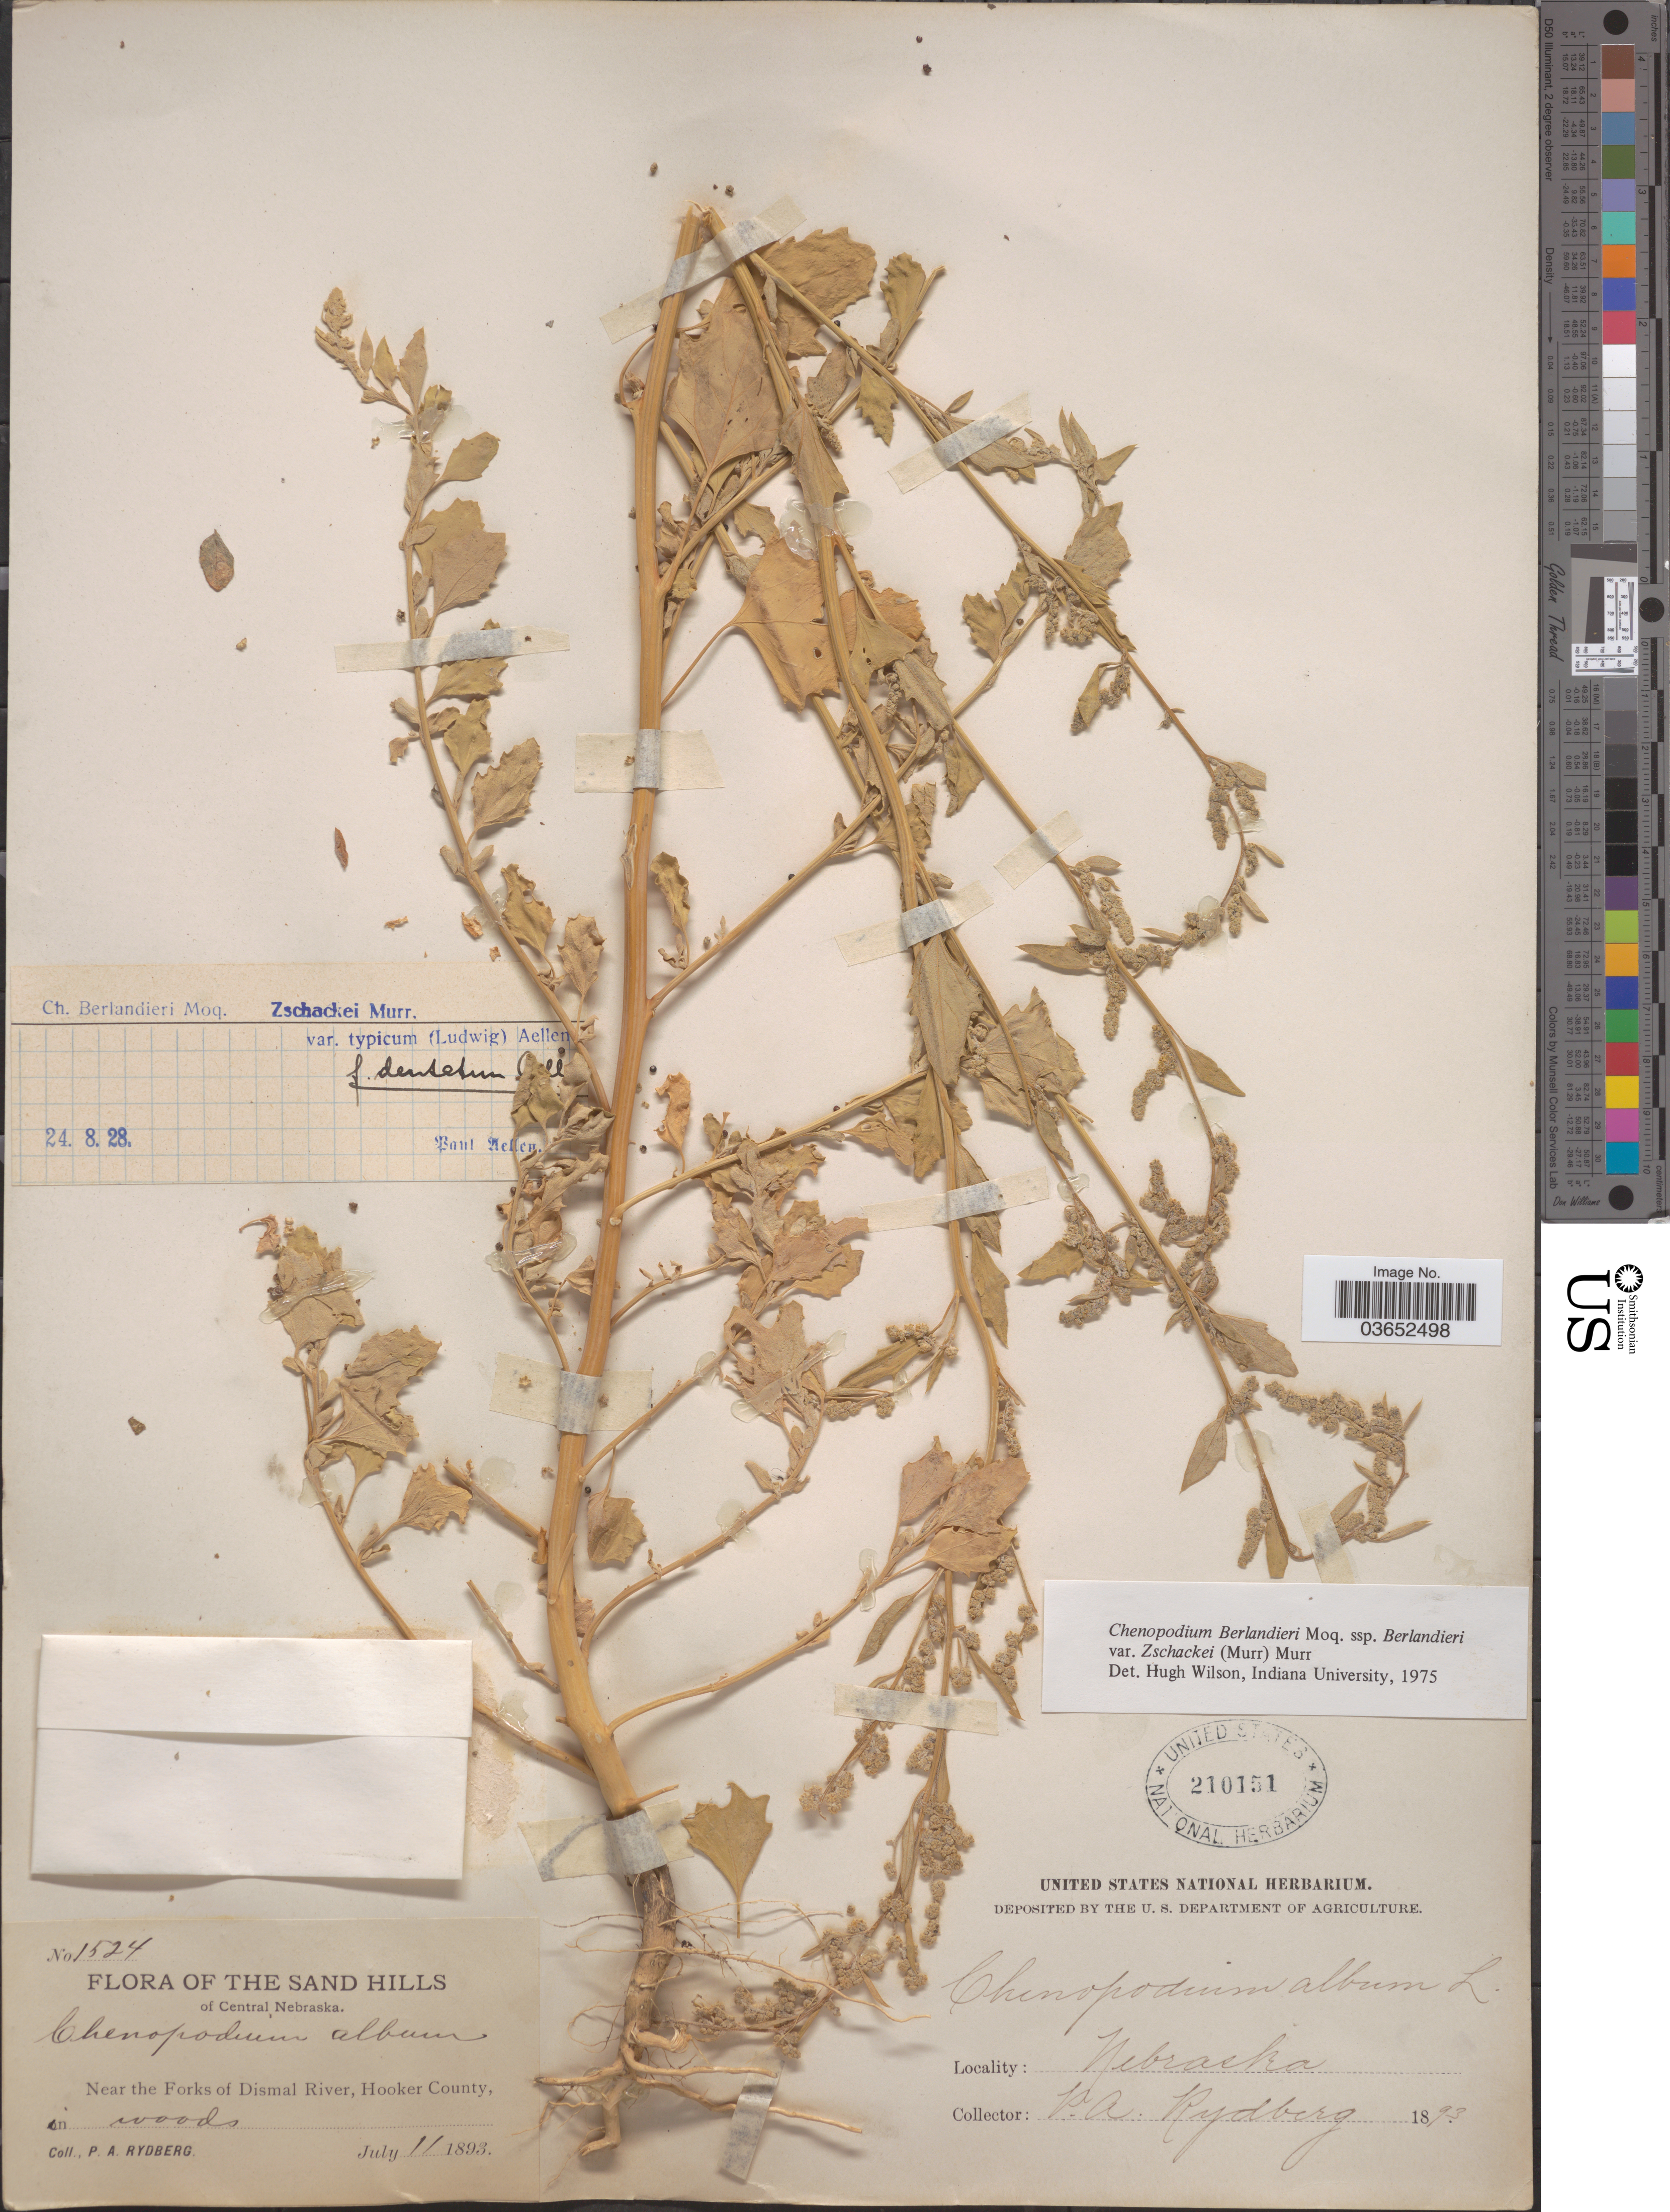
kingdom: Plantae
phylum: Tracheophyta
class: Magnoliopsida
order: Caryophyllales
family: Amaranthaceae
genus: Chenopodium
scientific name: Chenopodium berlandieri var. typicum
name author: A. Ludw. ex Graebn.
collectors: P. A. Rydberg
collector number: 1524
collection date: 1893-07-11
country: United States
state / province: Nebraska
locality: The Sand Hills of Central Nebraska. Near the Forks of Dismal River, Hooker County.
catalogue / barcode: US 210151